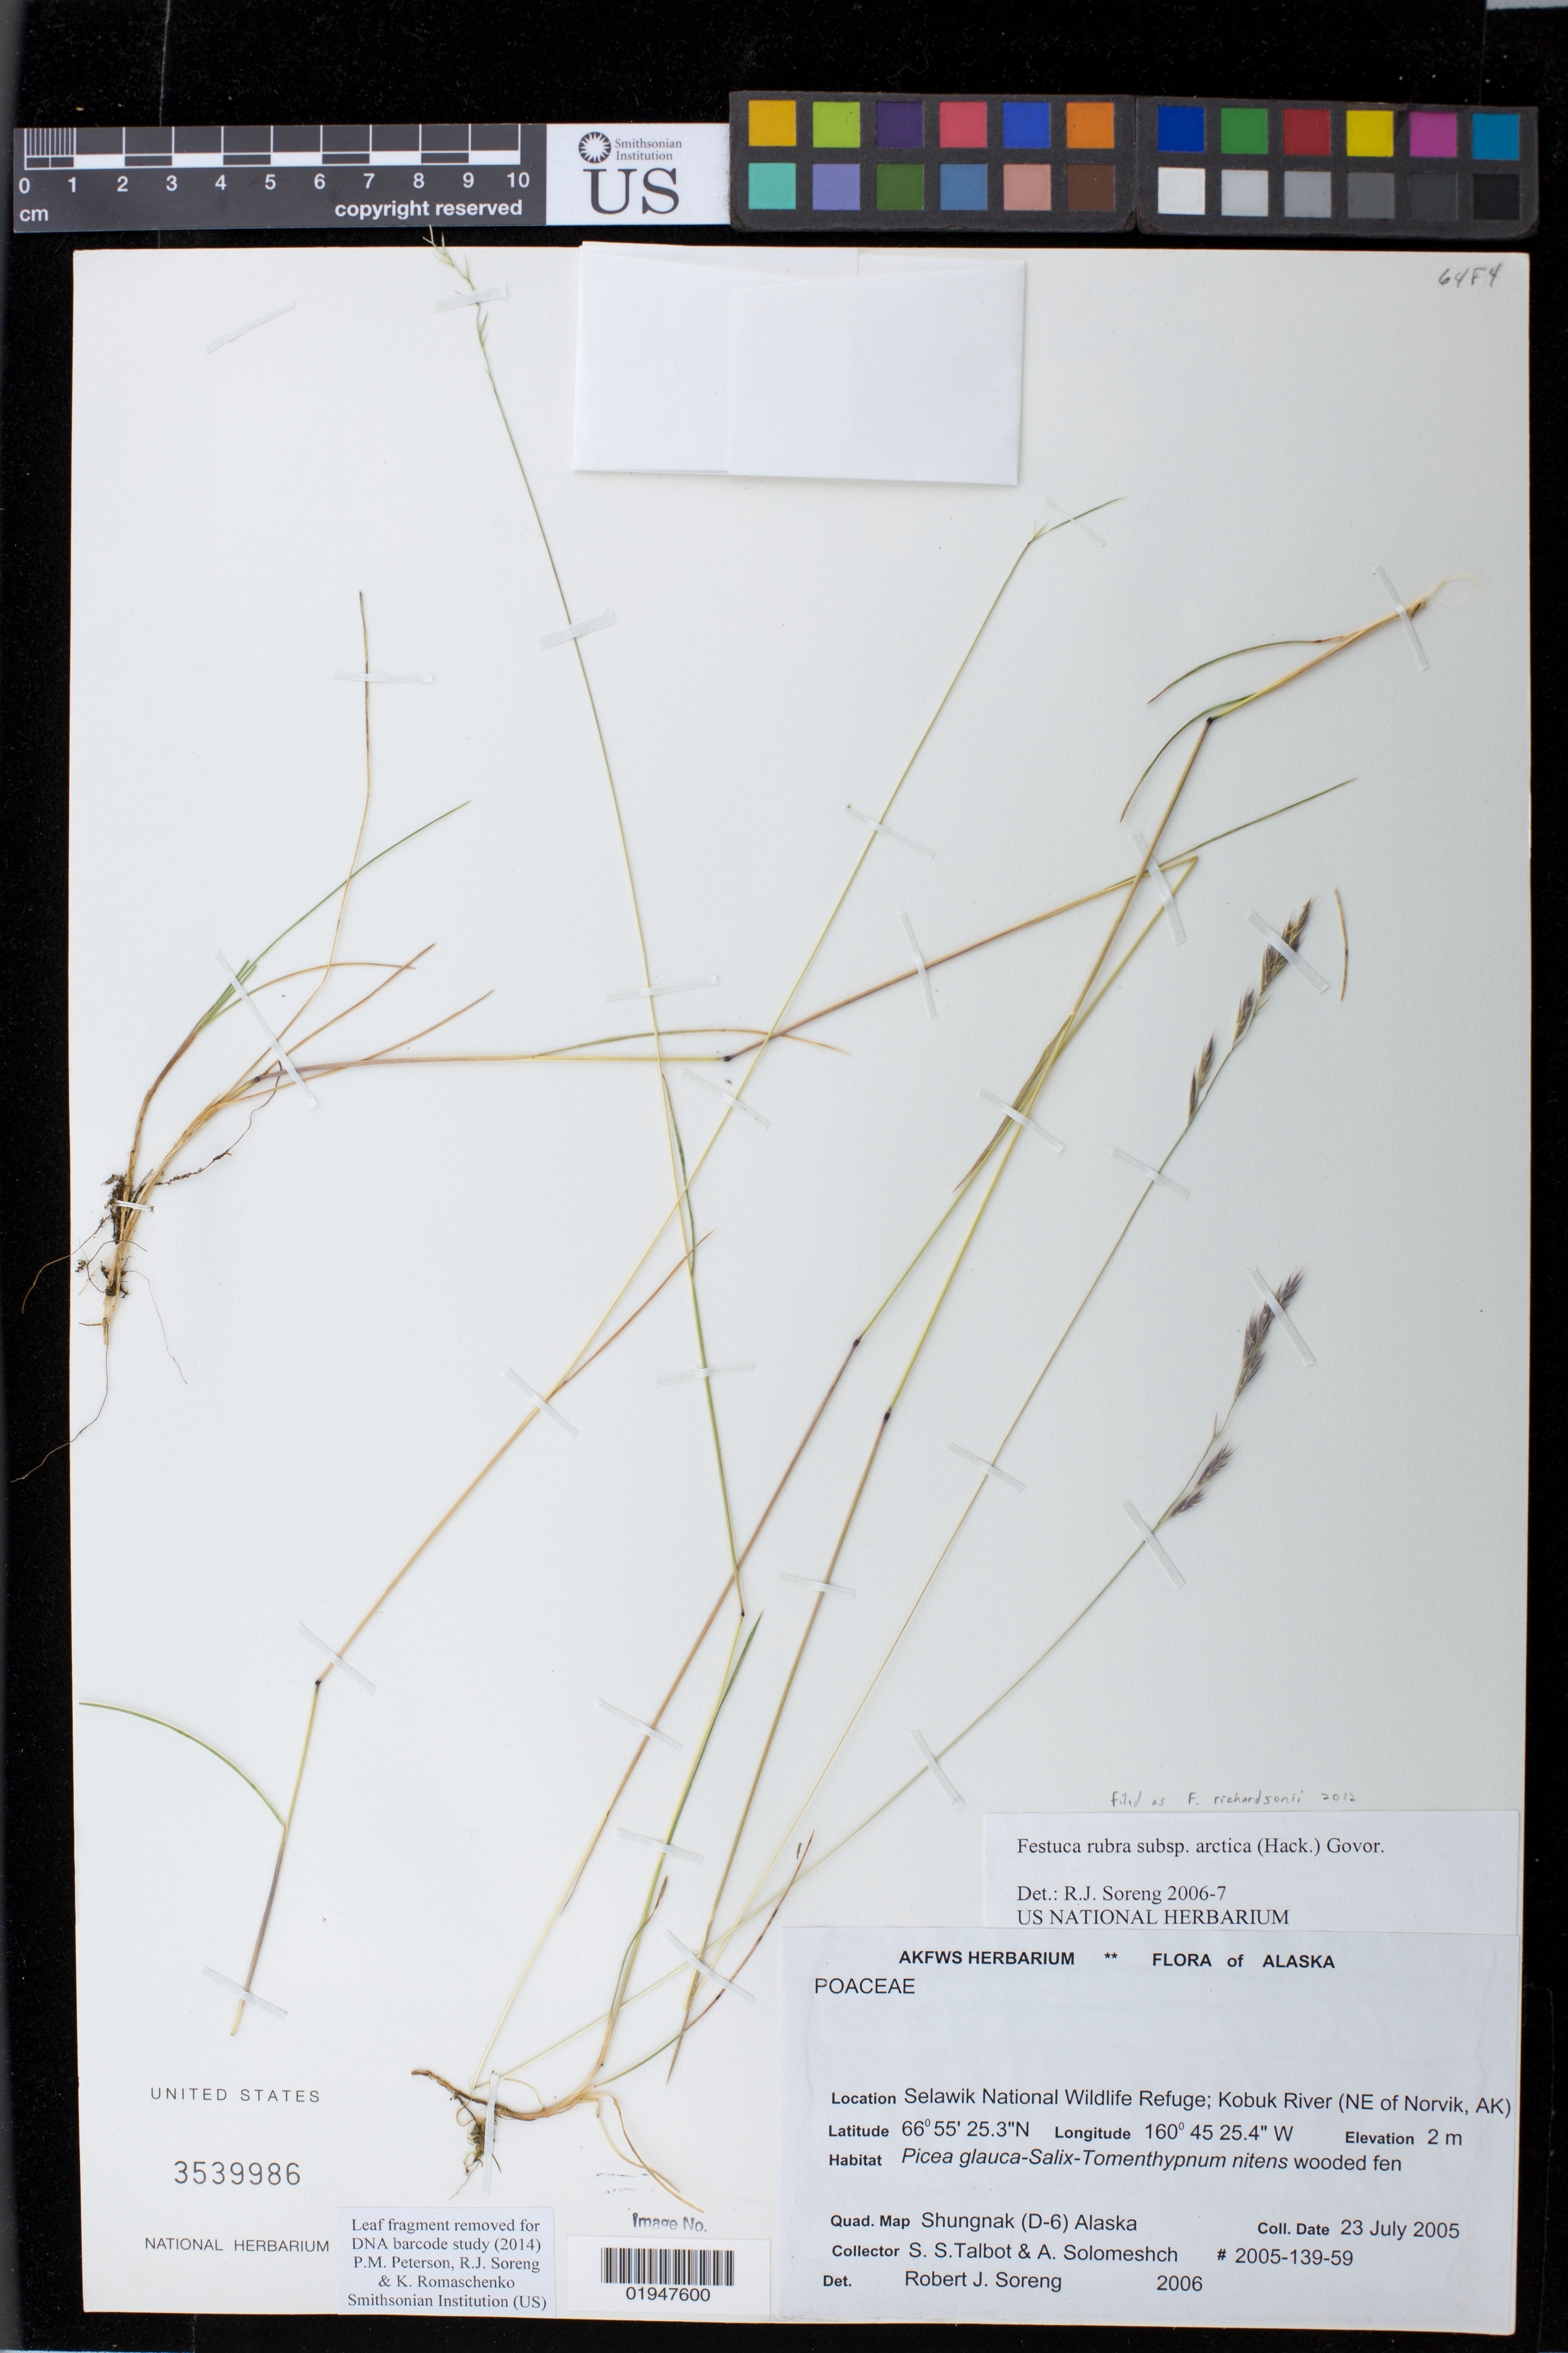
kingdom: Plantae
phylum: Tracheophyta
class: Liliopsida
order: Poales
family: Poaceae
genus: Festuca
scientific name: Festuca richardsonii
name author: Hook.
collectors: S. S. Talbot & A. Solomeshch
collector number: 2005-139-59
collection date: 2005-07-23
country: United States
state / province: Alaska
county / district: Northwest Arctic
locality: Selawik National Wildlife Refuge; Kobuk River (NE of Norvik, AK)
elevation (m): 2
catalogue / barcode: US 3539986